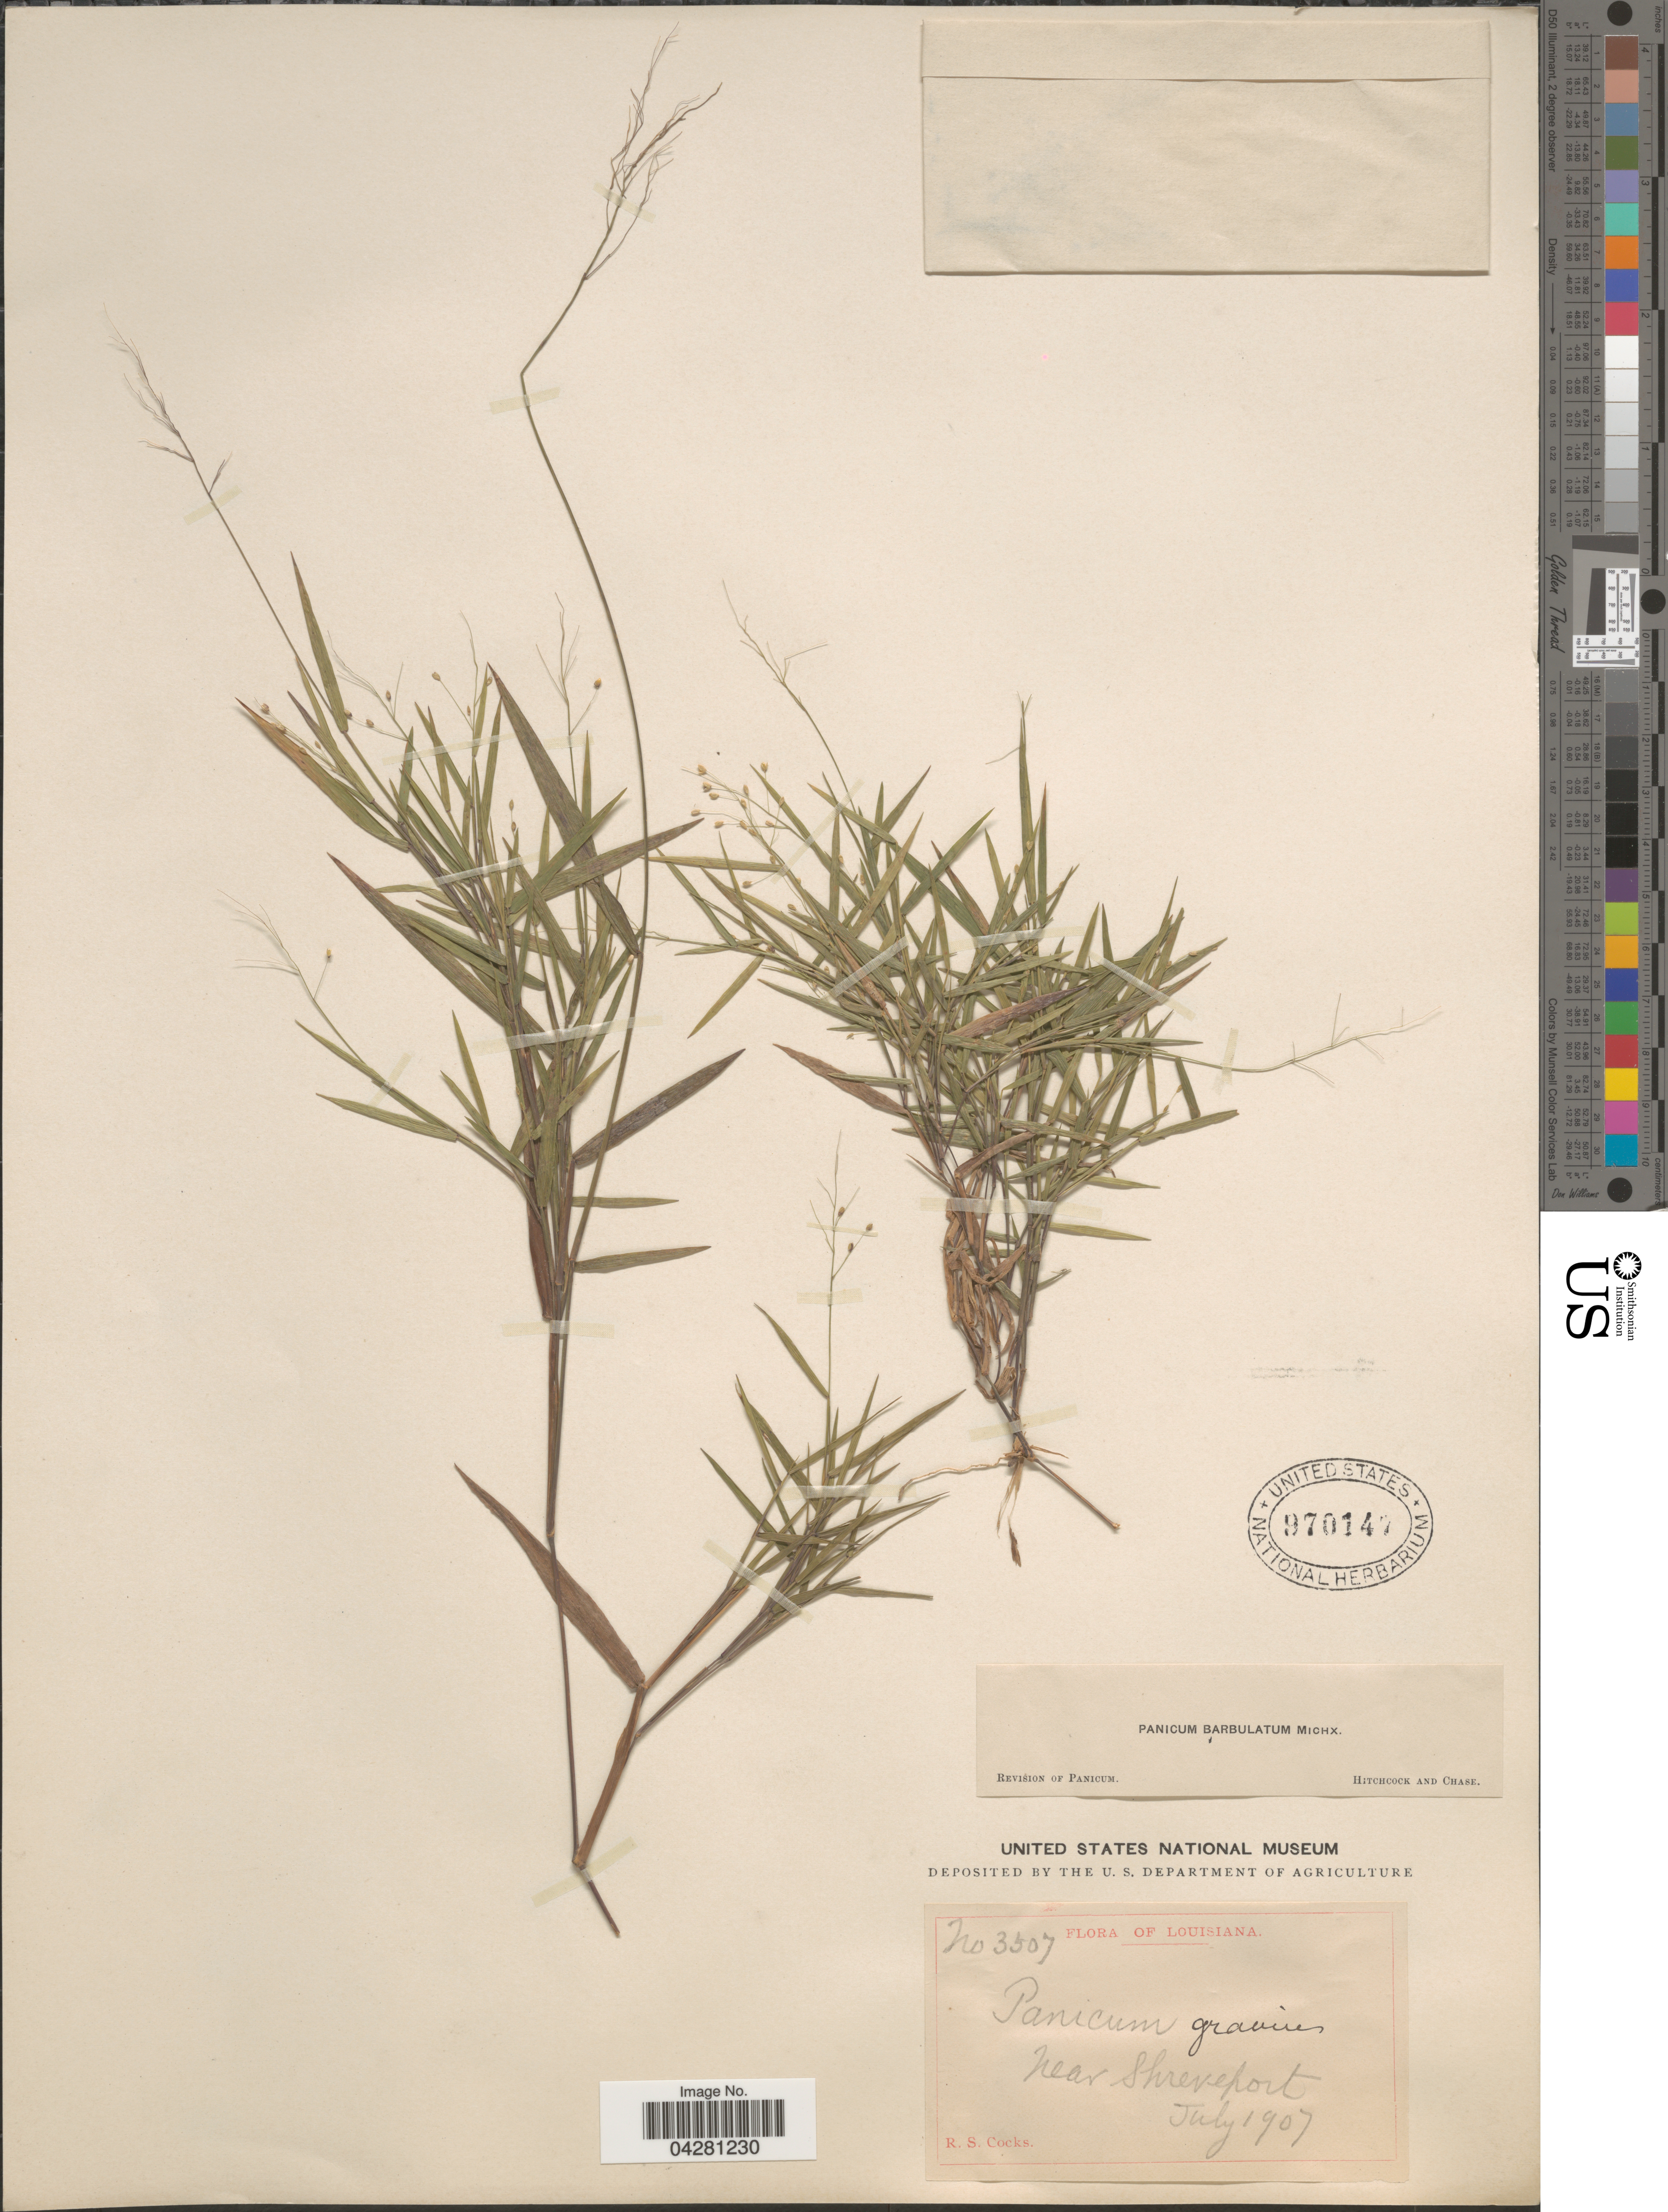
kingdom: Plantae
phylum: Tracheophyta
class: Liliopsida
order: Poales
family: Poaceae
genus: Dichanthelium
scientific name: Dichanthelium dichotomum var. dichotomum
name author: (L.) Gould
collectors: R. Cocks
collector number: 3507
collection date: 1907-07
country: United States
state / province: Louisiana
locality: Near Shreveport.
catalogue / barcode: US 970147